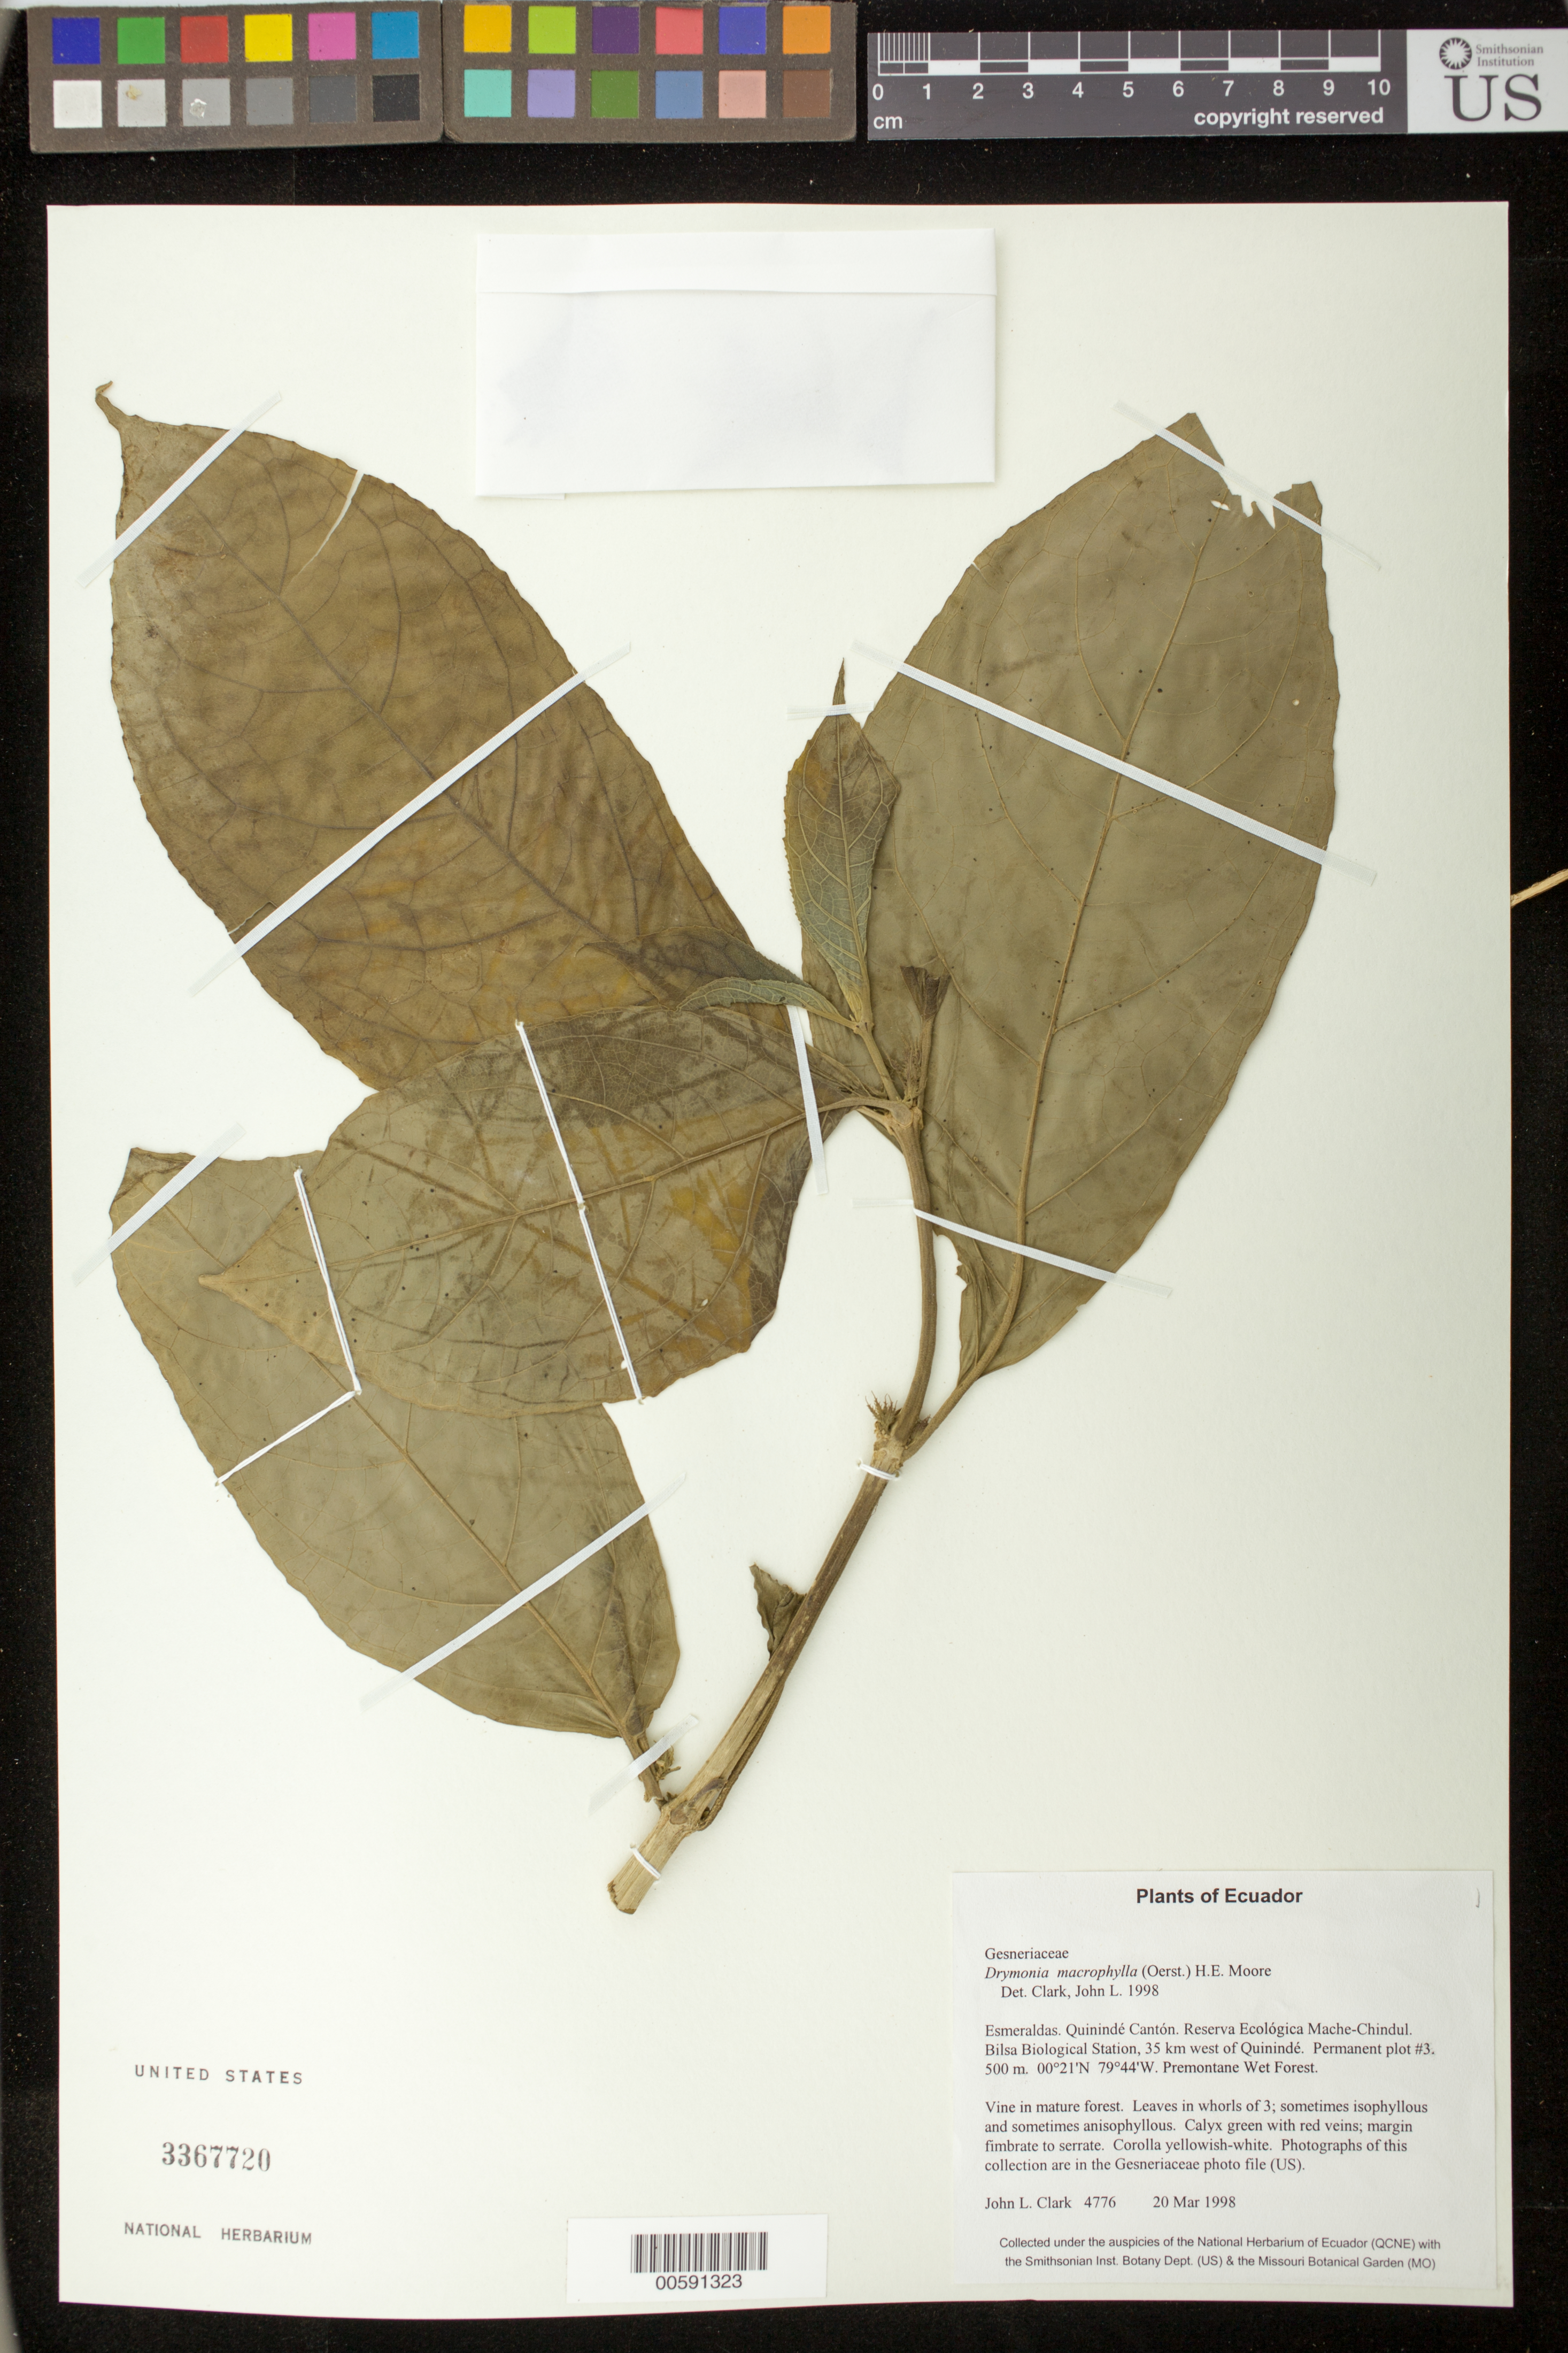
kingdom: Plantae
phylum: Tracheophyta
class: Magnoliopsida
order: Lamiales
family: Gesneriaceae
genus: Drymonia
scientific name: Drymonia macrophylla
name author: (Oerst.) H.E. Moore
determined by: Clark, J. L., (SEL), The Marie Selby Botanical Garden (UNITED STATES)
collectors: J. L. Clark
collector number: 4776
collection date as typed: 20 Mar 1998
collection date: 1998-03-20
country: Ecuador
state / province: Esmeraldas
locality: Quinindé Cantón. Reserva Ecológica Mache-Chindul. Bilsa Biological Station, 35 km west of Quinindé. Permanent plot #3.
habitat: Premontane Wet Forest.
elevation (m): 500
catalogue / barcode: US 3367720